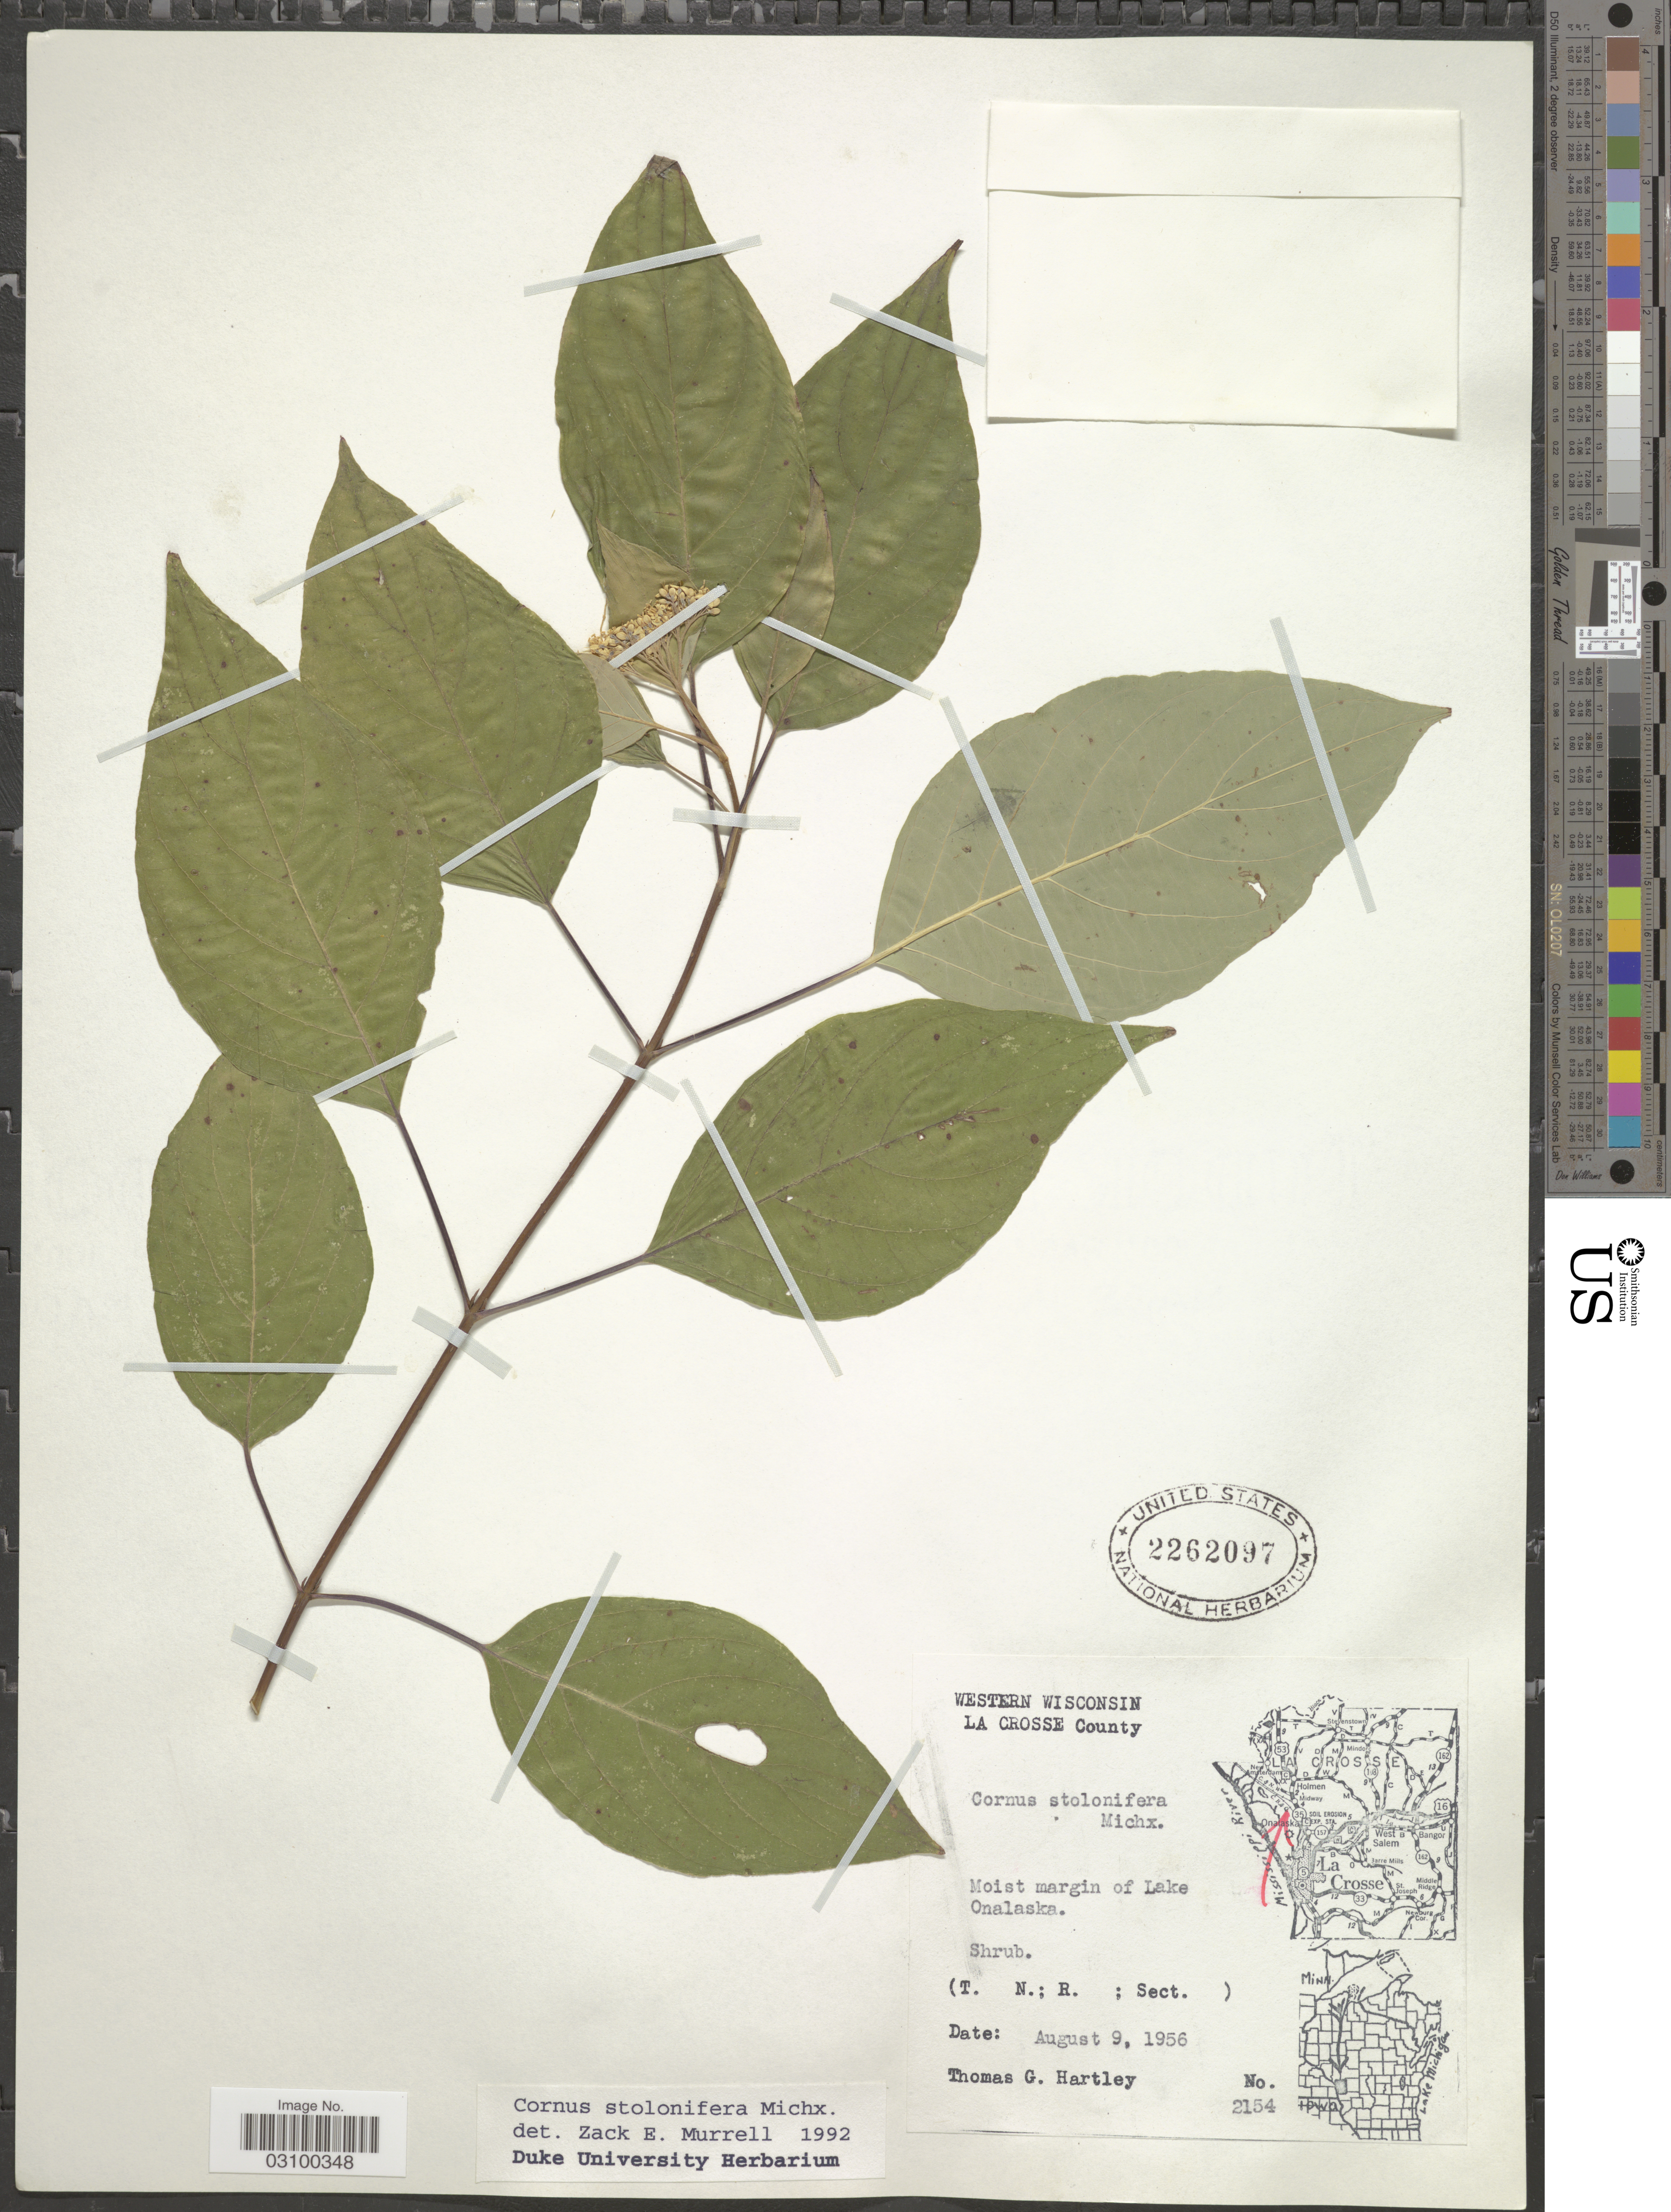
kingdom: Plantae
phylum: Tracheophyta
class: Magnoliopsida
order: Cornales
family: Cornaceae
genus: Cornus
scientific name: Cornus sericea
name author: L.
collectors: T. G. Hartley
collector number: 2154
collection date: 1956-08-09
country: United States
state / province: Wisconsin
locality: Western Wisconsin. La Crosse County. Lake Onalaska.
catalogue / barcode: US 2262097